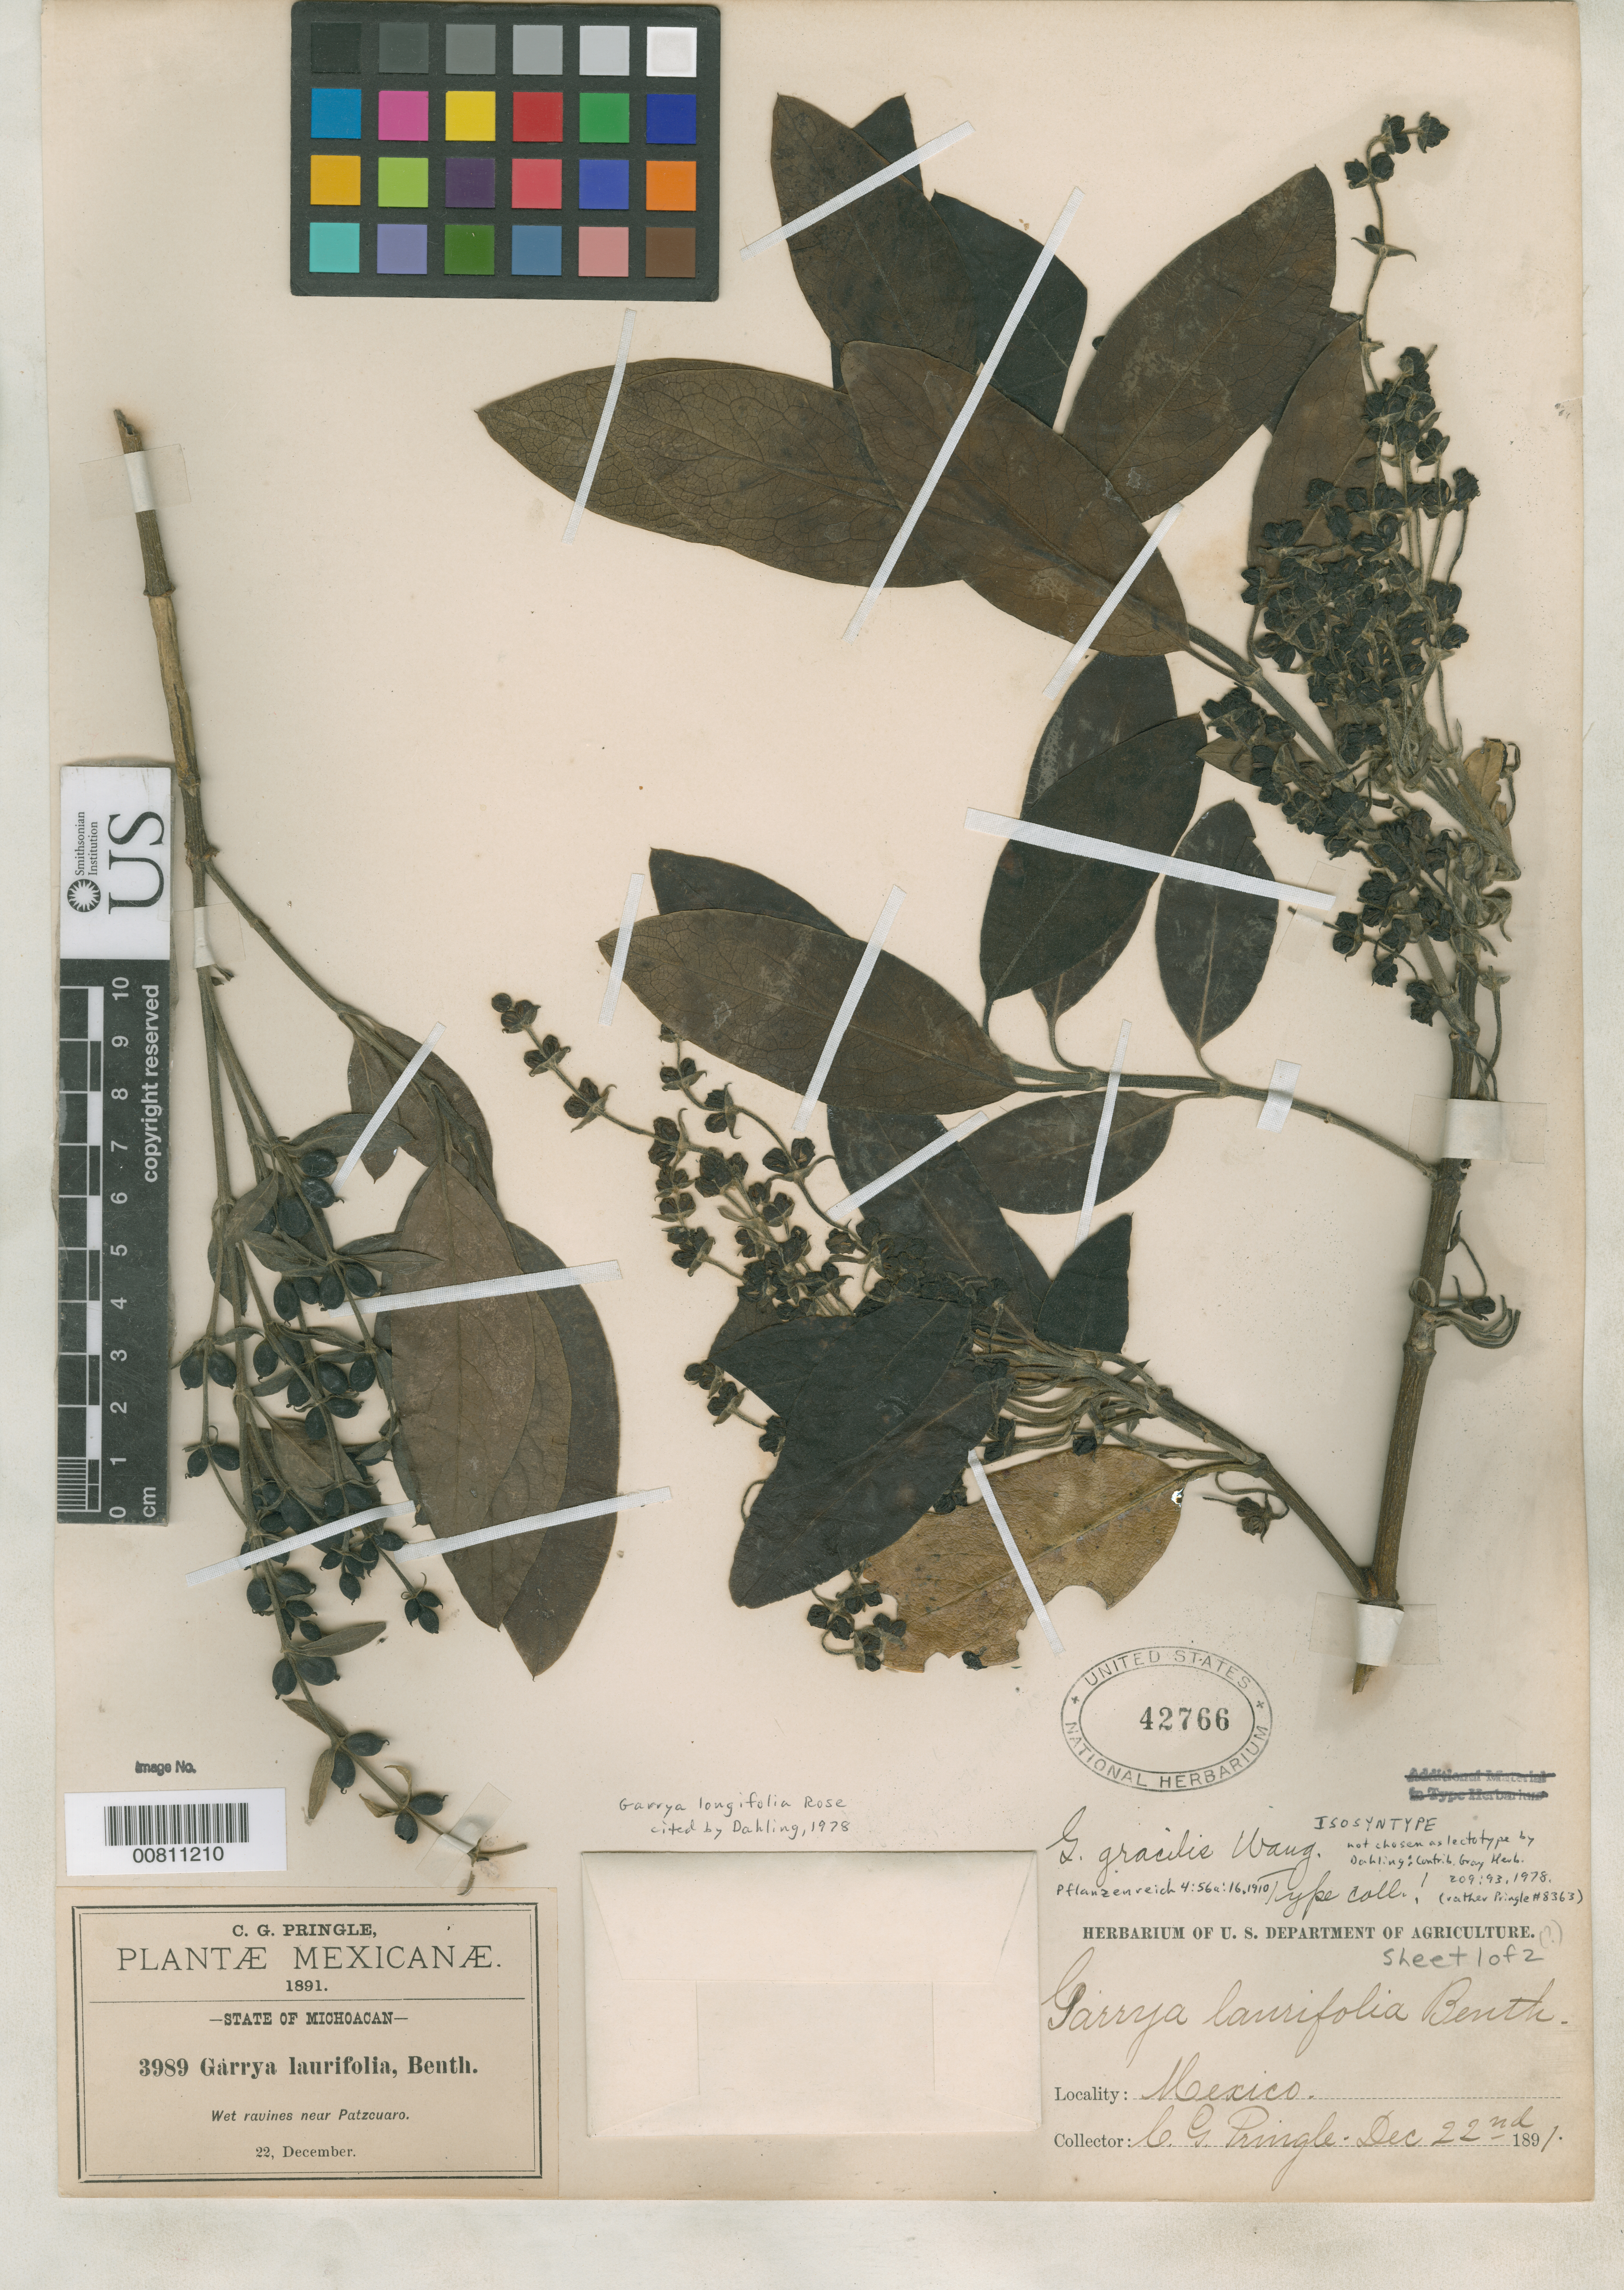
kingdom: Plantae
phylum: Tracheophyta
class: Magnoliopsida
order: Garryales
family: Garryaceae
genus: Garrya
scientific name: Garrya gracilis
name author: Wangerin in Engl.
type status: Isosyntype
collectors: C. G. Pringle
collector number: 3989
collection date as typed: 22 Dec 1891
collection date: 1891-12-22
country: Mexico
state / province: Michoacán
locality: Wet ravines near Patzouaro.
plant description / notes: Cited by G.V. Dahling, Contr. Gray Herb. 209: 94 (1978).; Specimen is annotated "sheet 1 of 2" but it is not clear that both sheets comprise a single specimen.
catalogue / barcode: US 42766